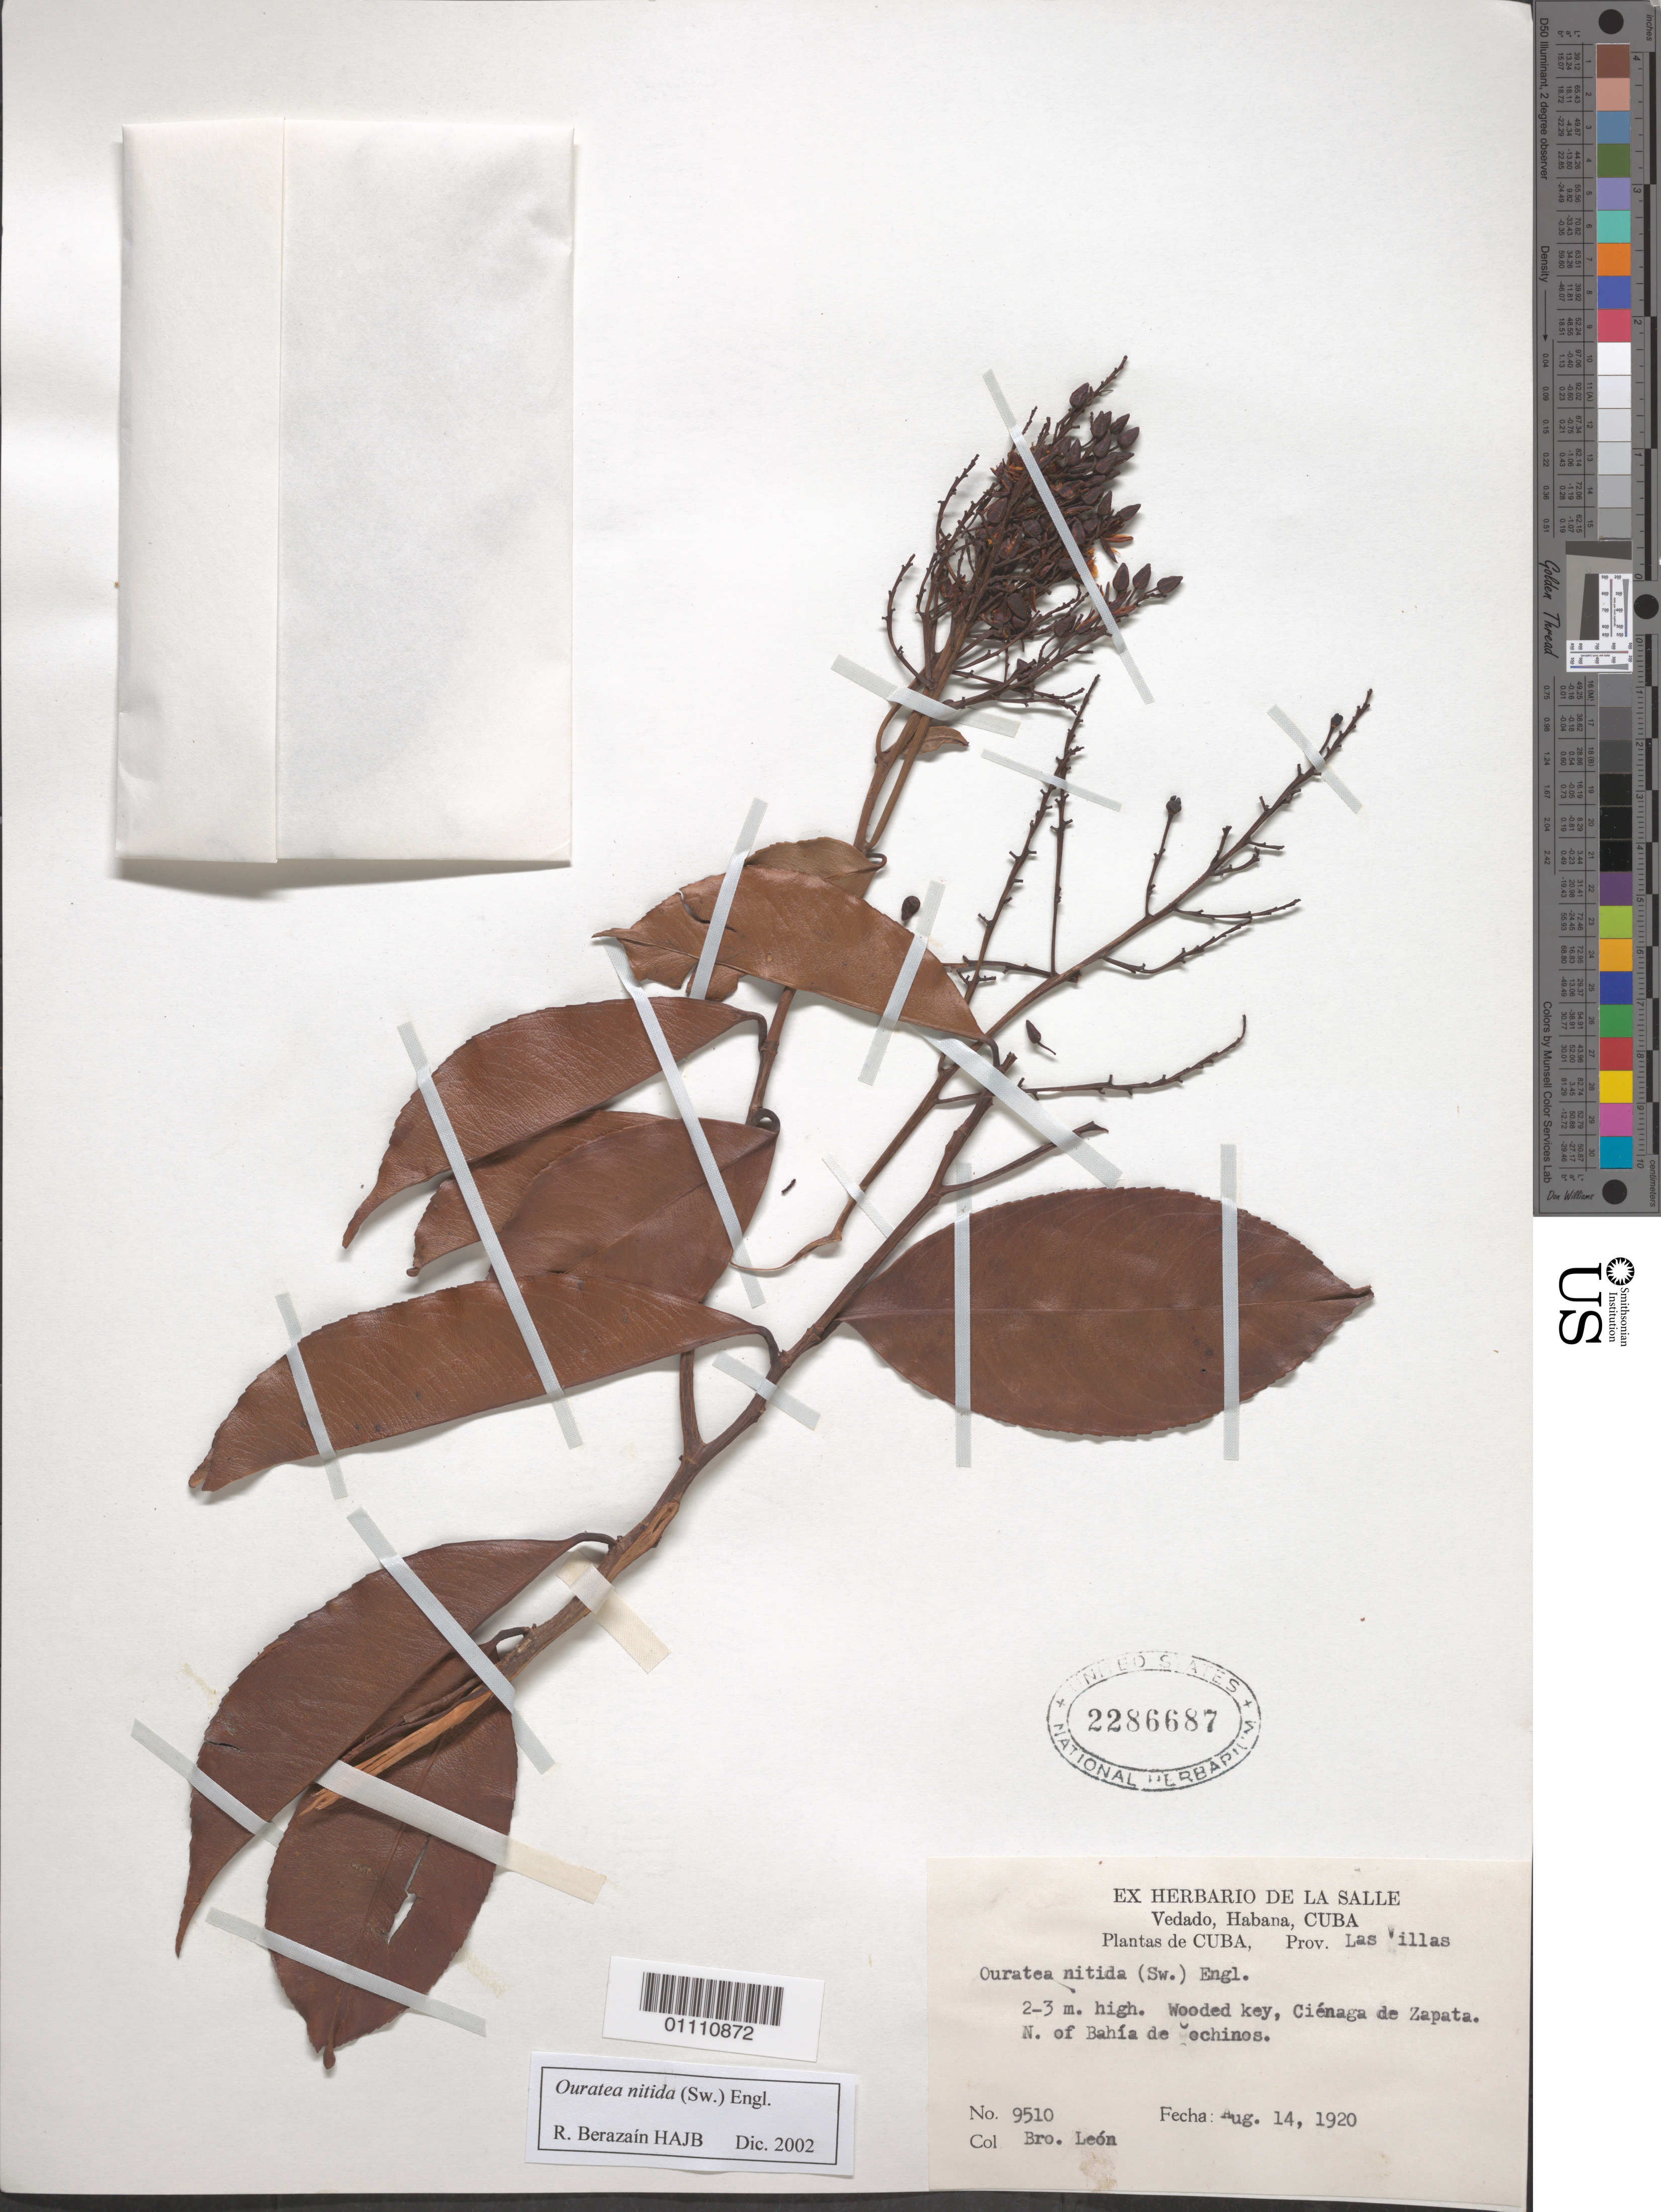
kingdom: Plantae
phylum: Tracheophyta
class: Magnoliopsida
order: Malpighiales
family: Ochnaceae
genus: Ouratea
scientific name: Ouratea nitida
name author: (Sw.) Engl.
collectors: Bro. León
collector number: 9510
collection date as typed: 14 Aug 1920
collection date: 1920-08-14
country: Cuba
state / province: Las Villas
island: Cuba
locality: Las Villas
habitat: north of Bahia de echinos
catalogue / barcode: US 2286687